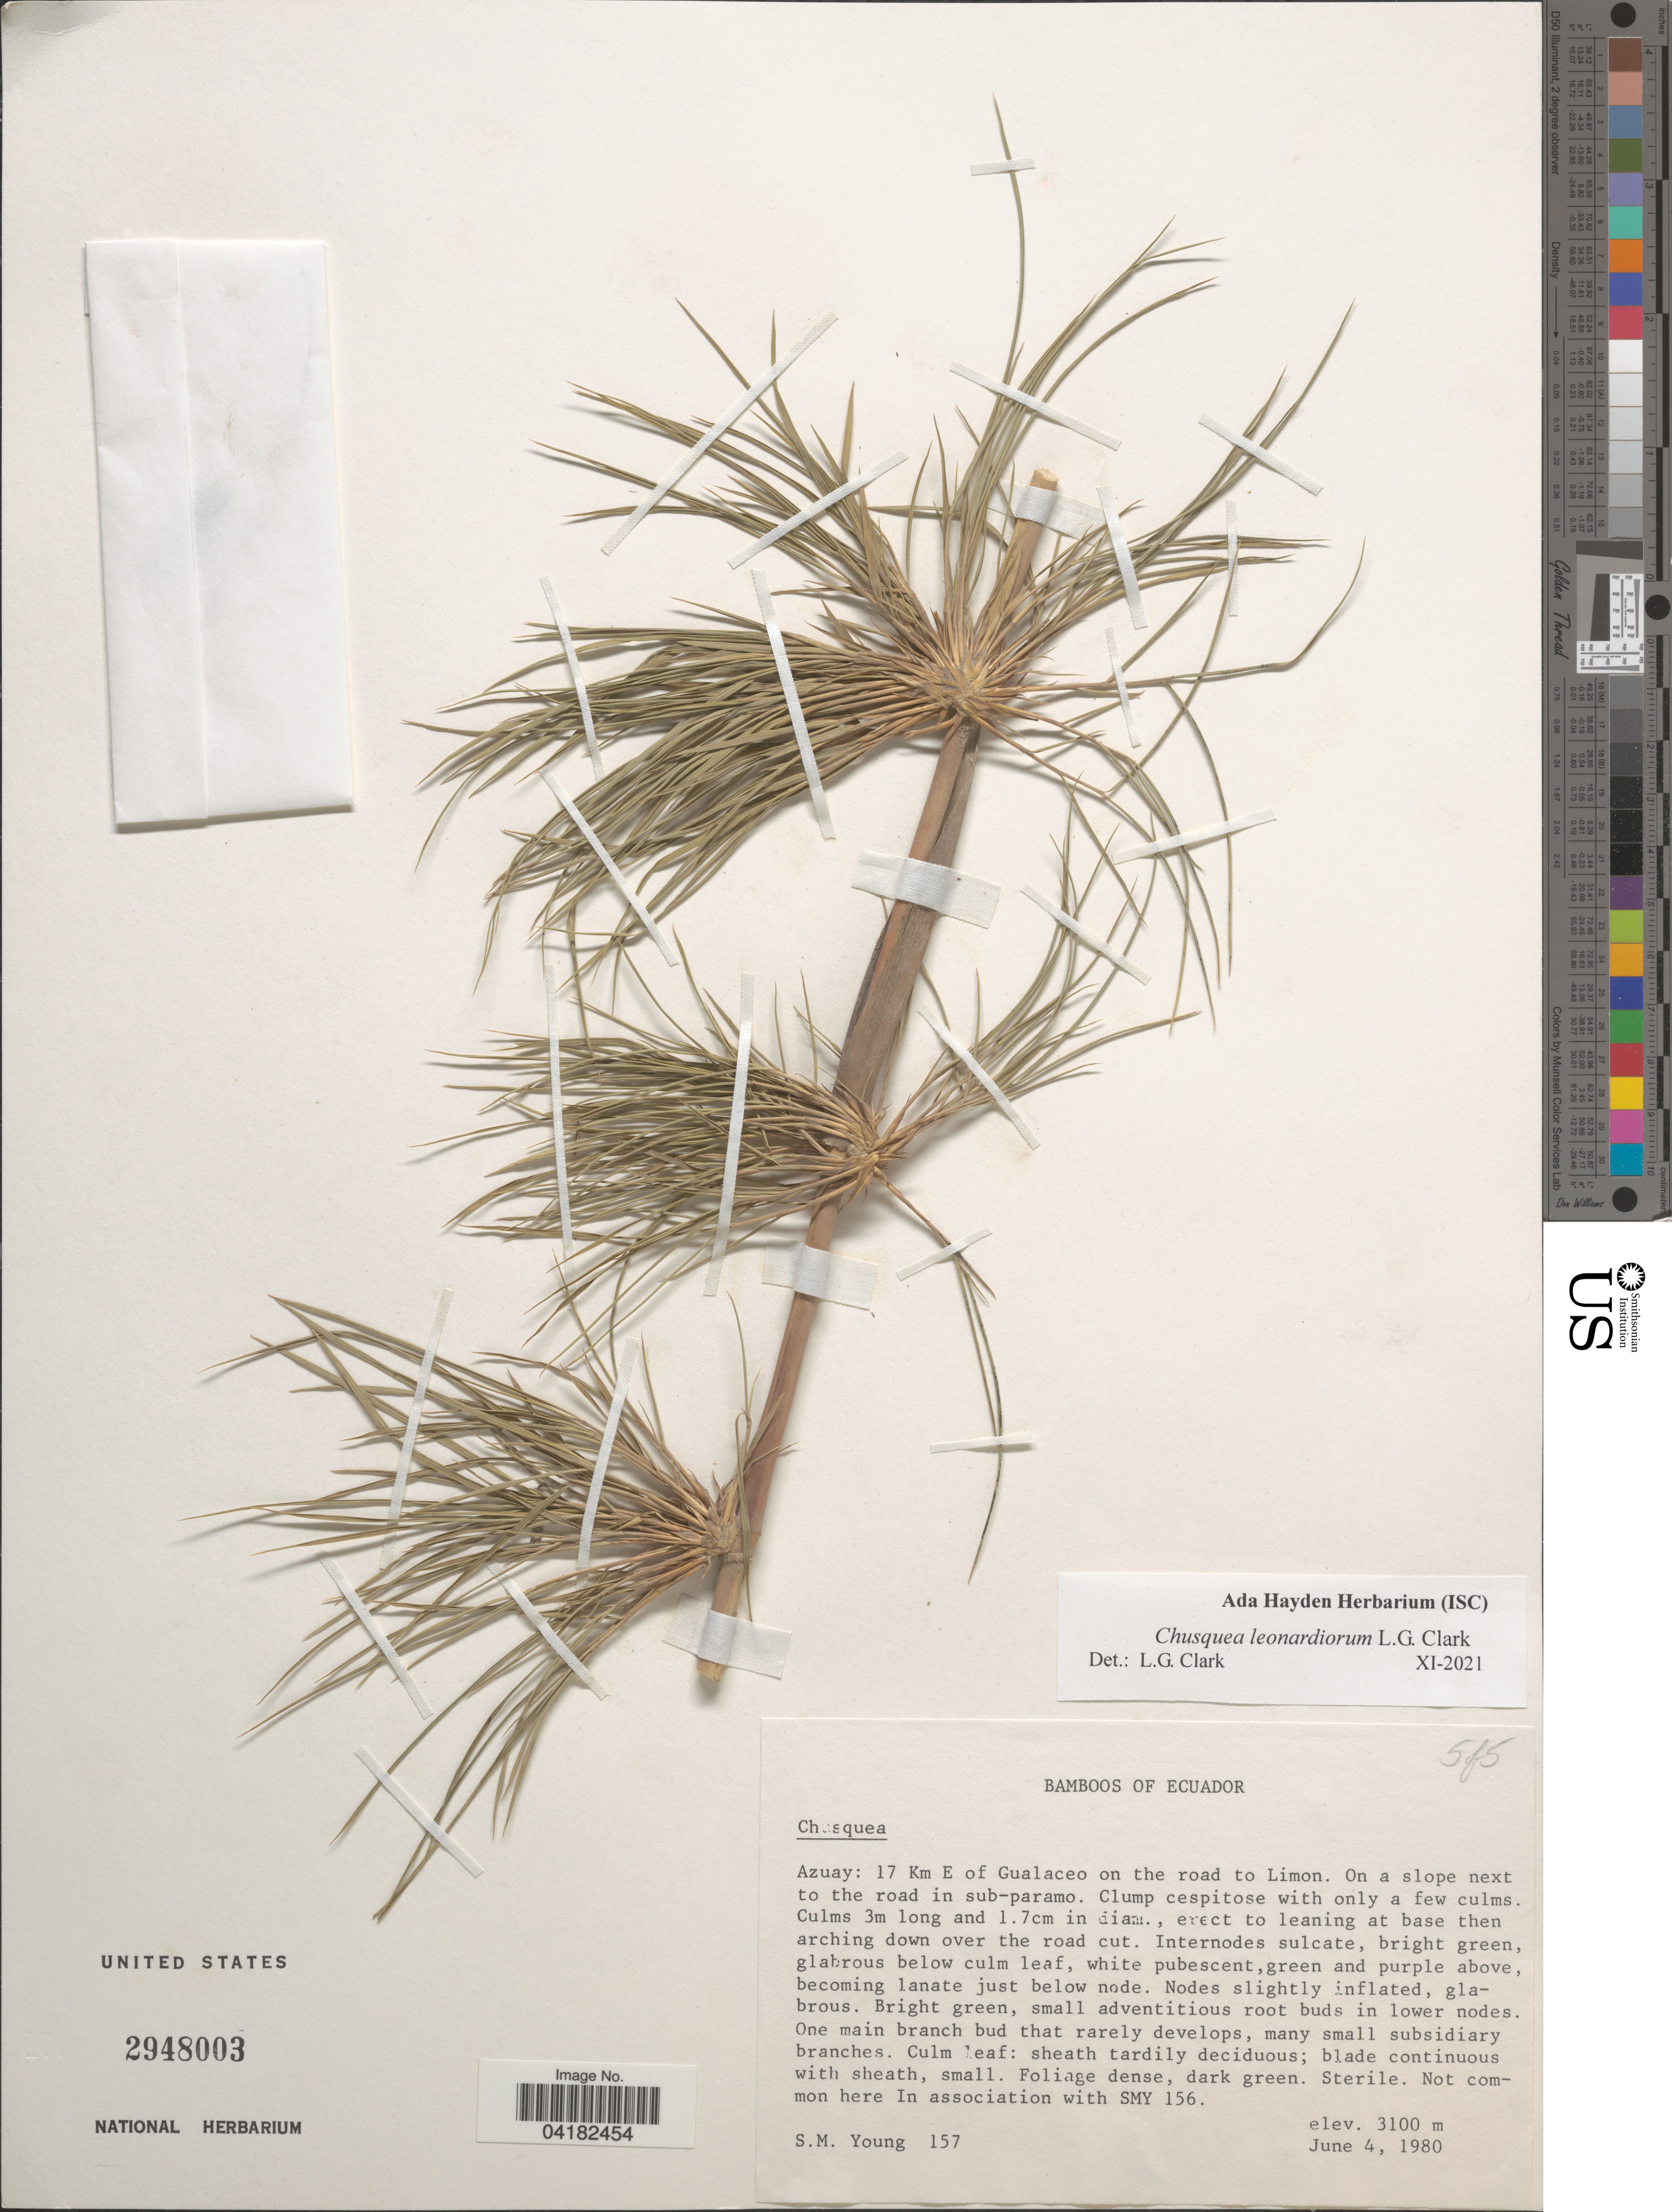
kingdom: Plantae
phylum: Tracheophyta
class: Liliopsida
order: Poales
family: Poaceae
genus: Chusquea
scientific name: Chusquea leonardiorum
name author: L.G. Clark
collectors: S. Young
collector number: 157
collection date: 1980-06-04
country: Ecuador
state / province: Azuay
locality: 17 Km E of Gualaceo on the road to Limon.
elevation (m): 3100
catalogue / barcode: US 2948003